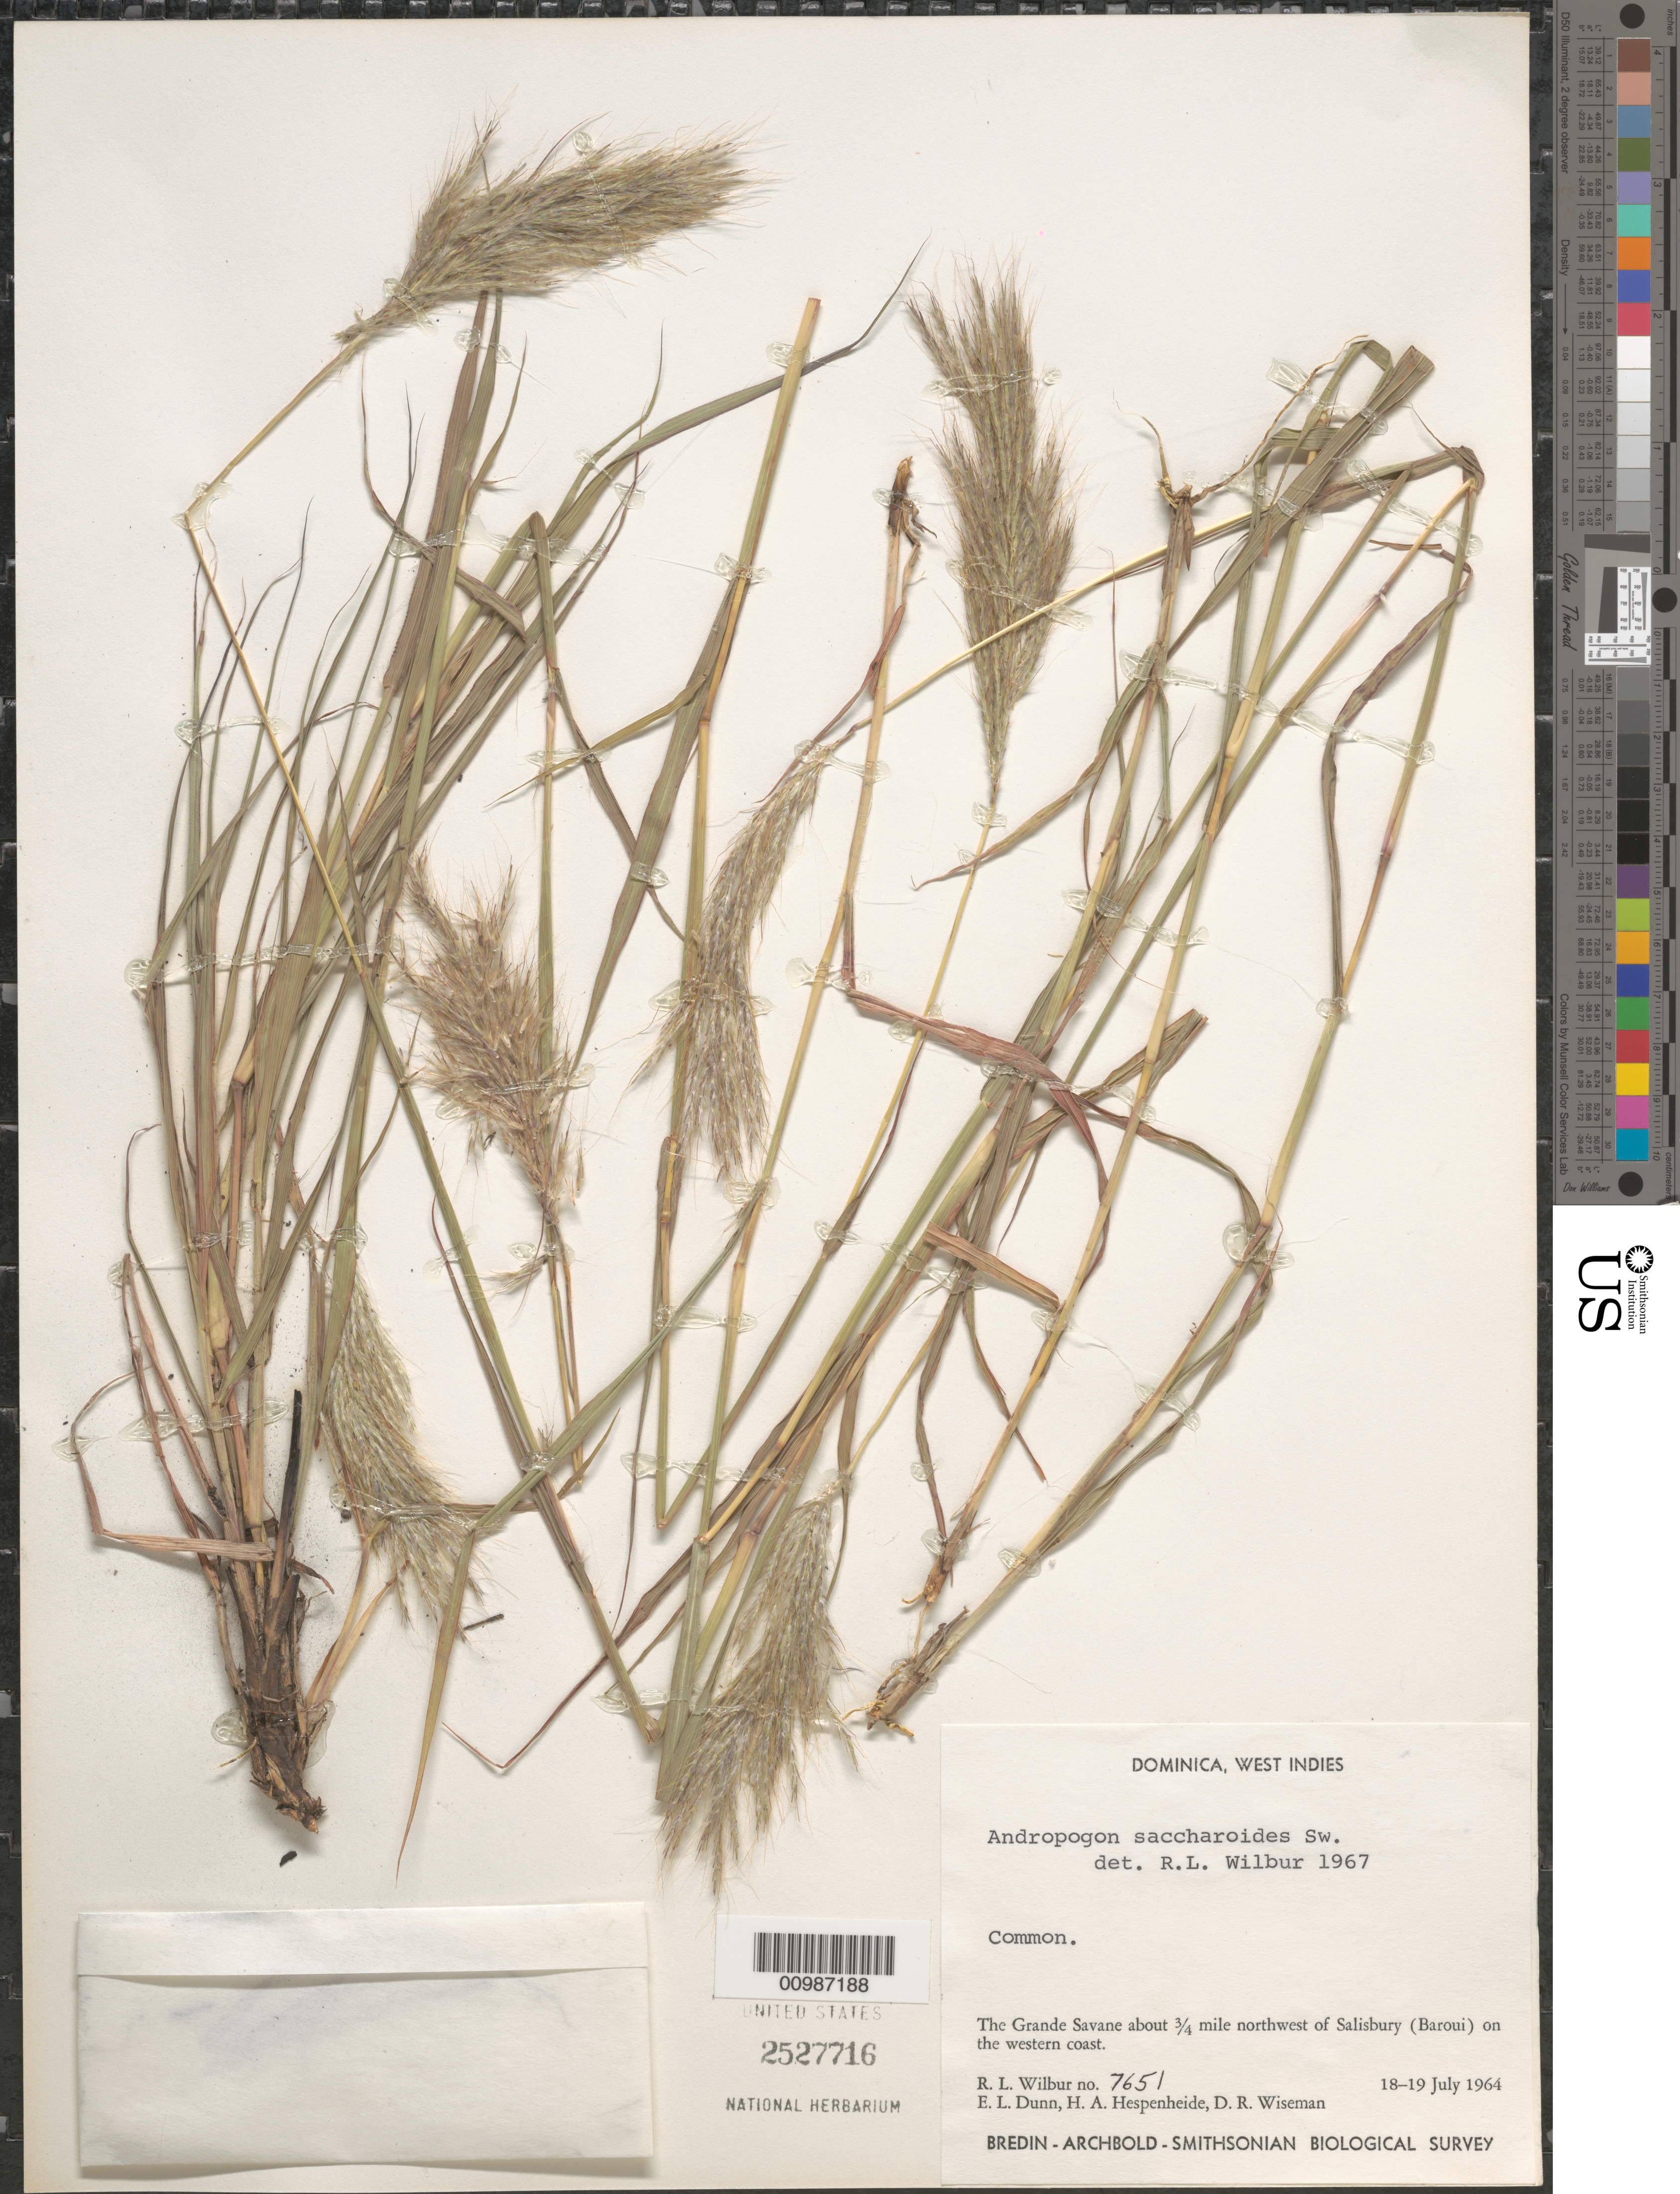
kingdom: Plantae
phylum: Tracheophyta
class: Liliopsida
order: Poales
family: Poaceae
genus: Andropogon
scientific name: Andropogon saccharoides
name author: Sw.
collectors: R. L. Wilbur, E. Dunn, H. A. Hespenheide & D. R. Wiseman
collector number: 7651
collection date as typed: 18 Jul 1964 to19 Jul 1964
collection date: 1964-07-18/1964-07-19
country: Dominica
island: Dominica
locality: The Grande Savane about 3/4 mile northwest of Salisbury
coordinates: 0 N, 0 E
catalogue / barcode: US 2527716